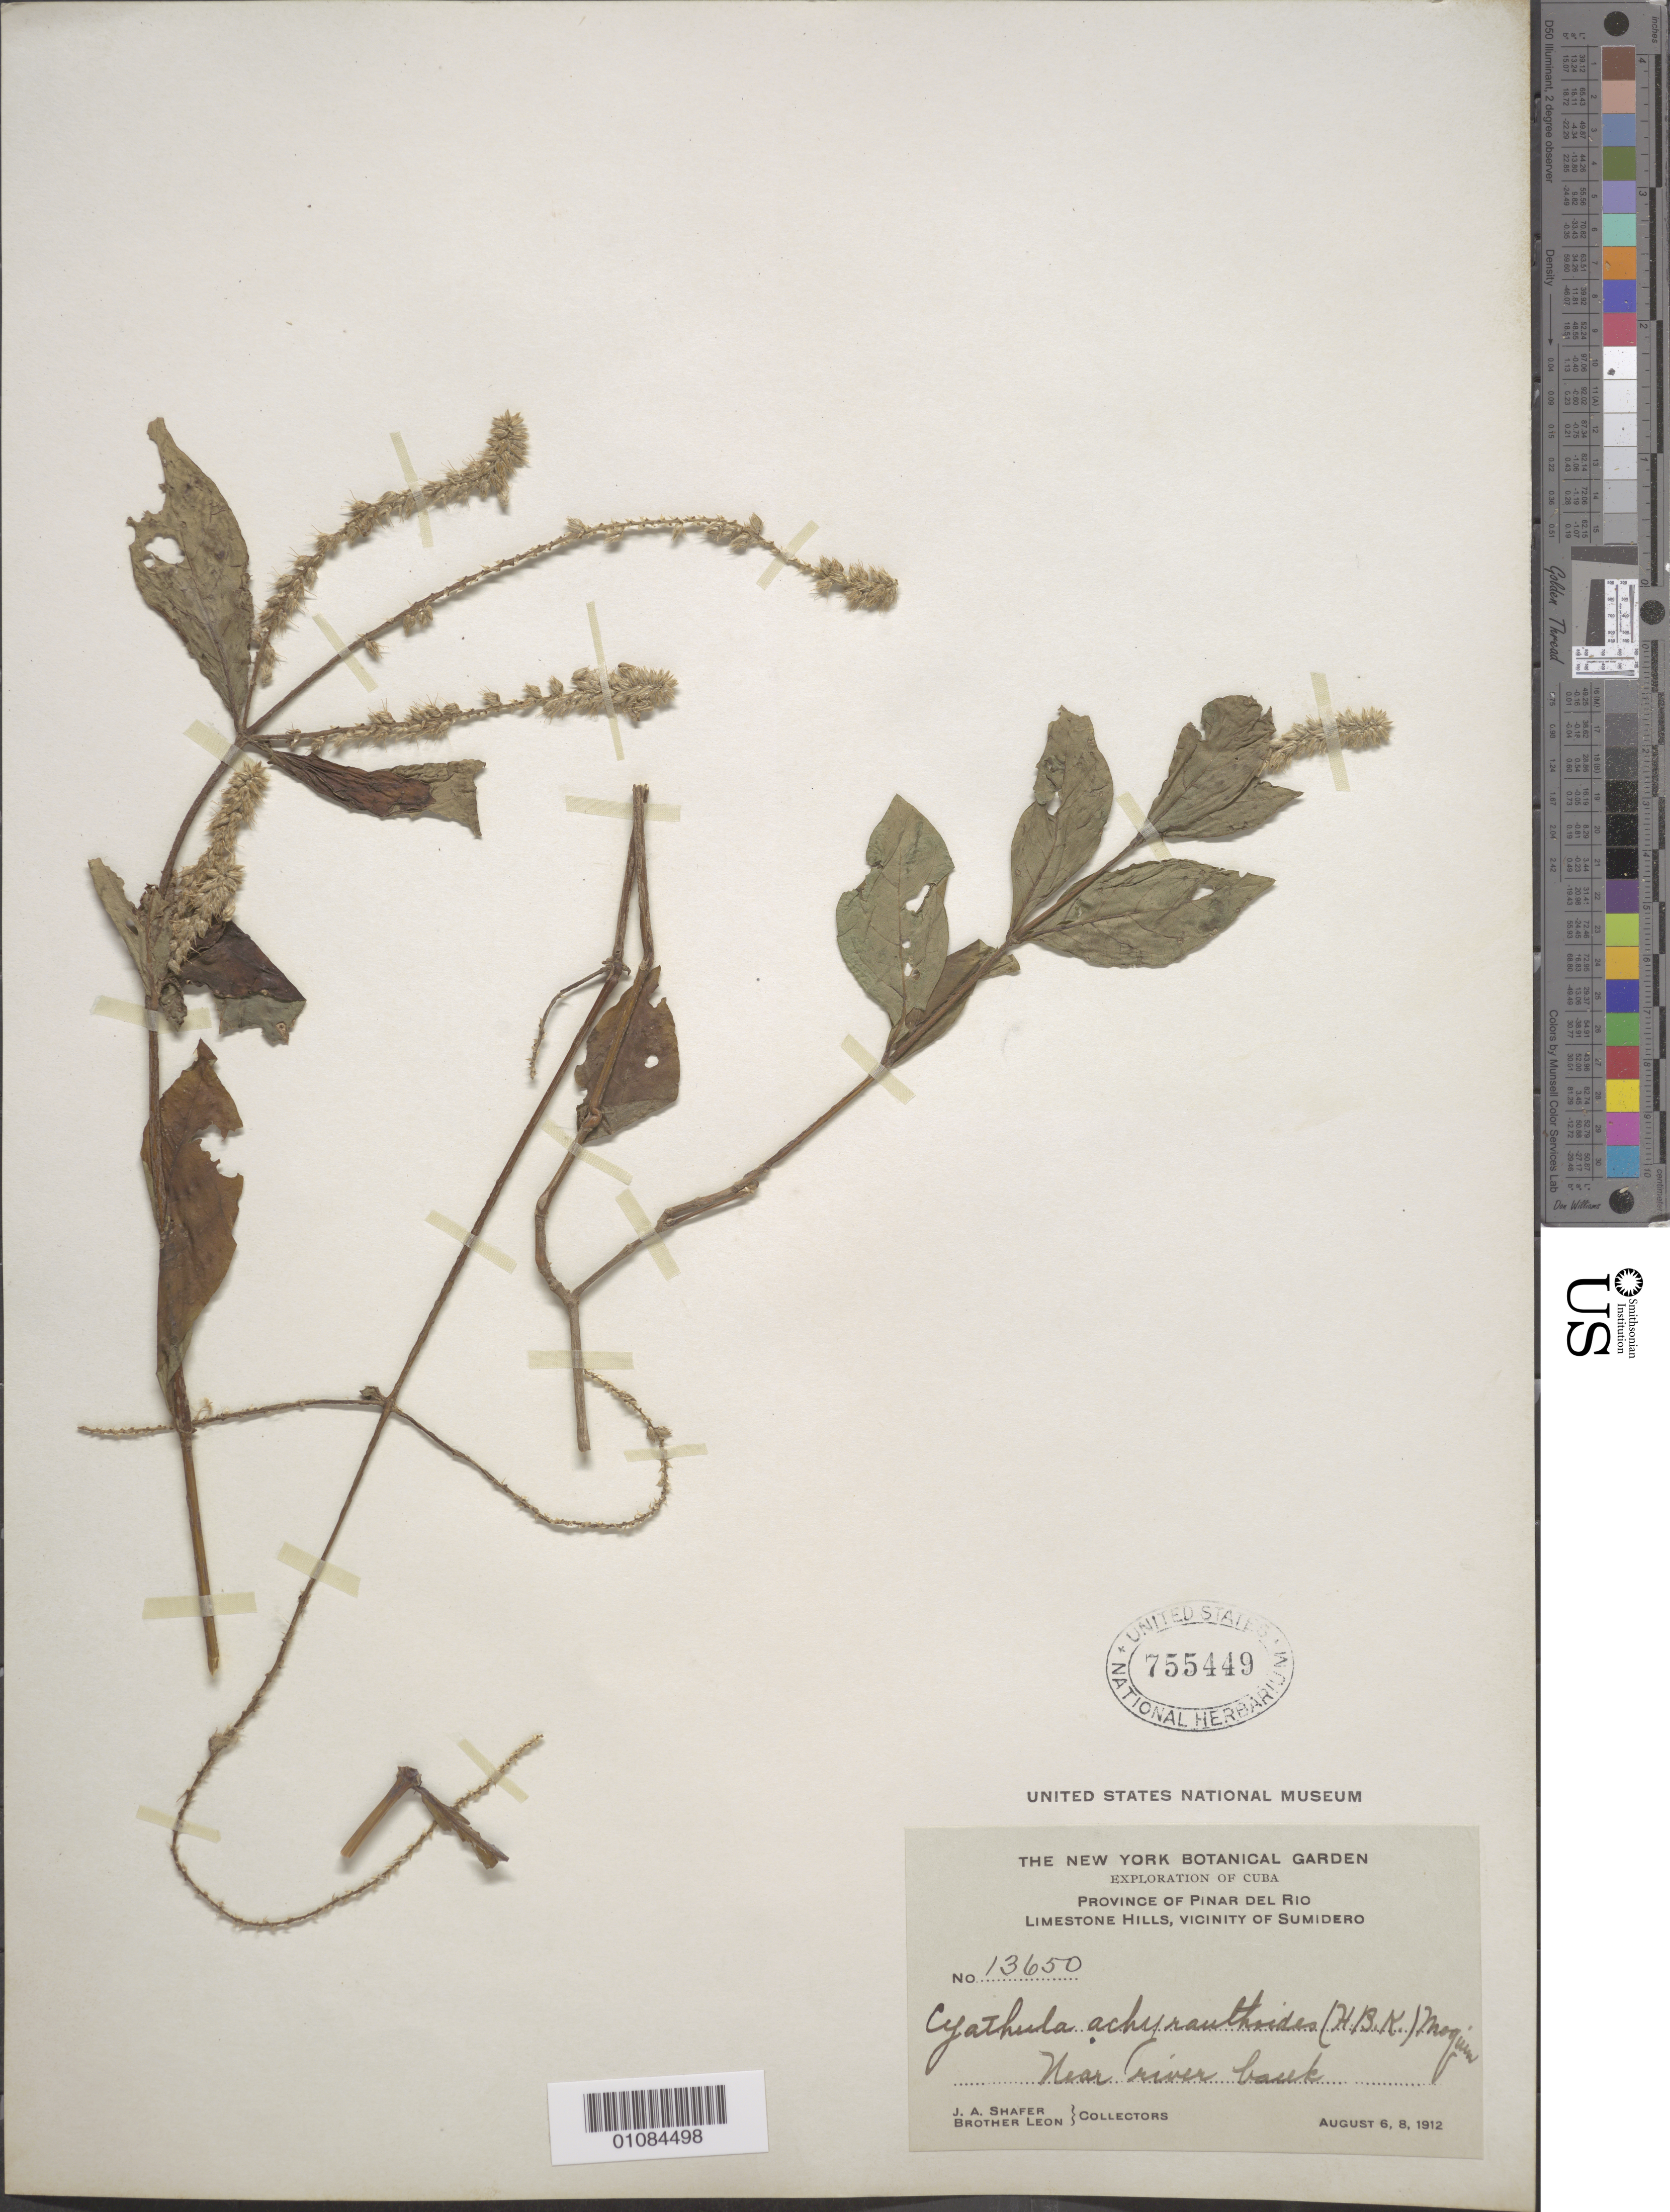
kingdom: Plantae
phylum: Tracheophyta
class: Magnoliopsida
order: Caryophyllales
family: Amaranthaceae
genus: Cyathula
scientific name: Cyathula achyranthoides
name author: (Kunth) Moq.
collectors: J. A. Shafer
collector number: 13650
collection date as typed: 06 Aug 1912 and 08 Aug 1912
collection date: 1912-08-06,1912-08-08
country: Cuba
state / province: Pinar del Rio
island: Cuba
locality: Vicinity of Sumidero, Limestone Hills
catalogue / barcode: US 755449